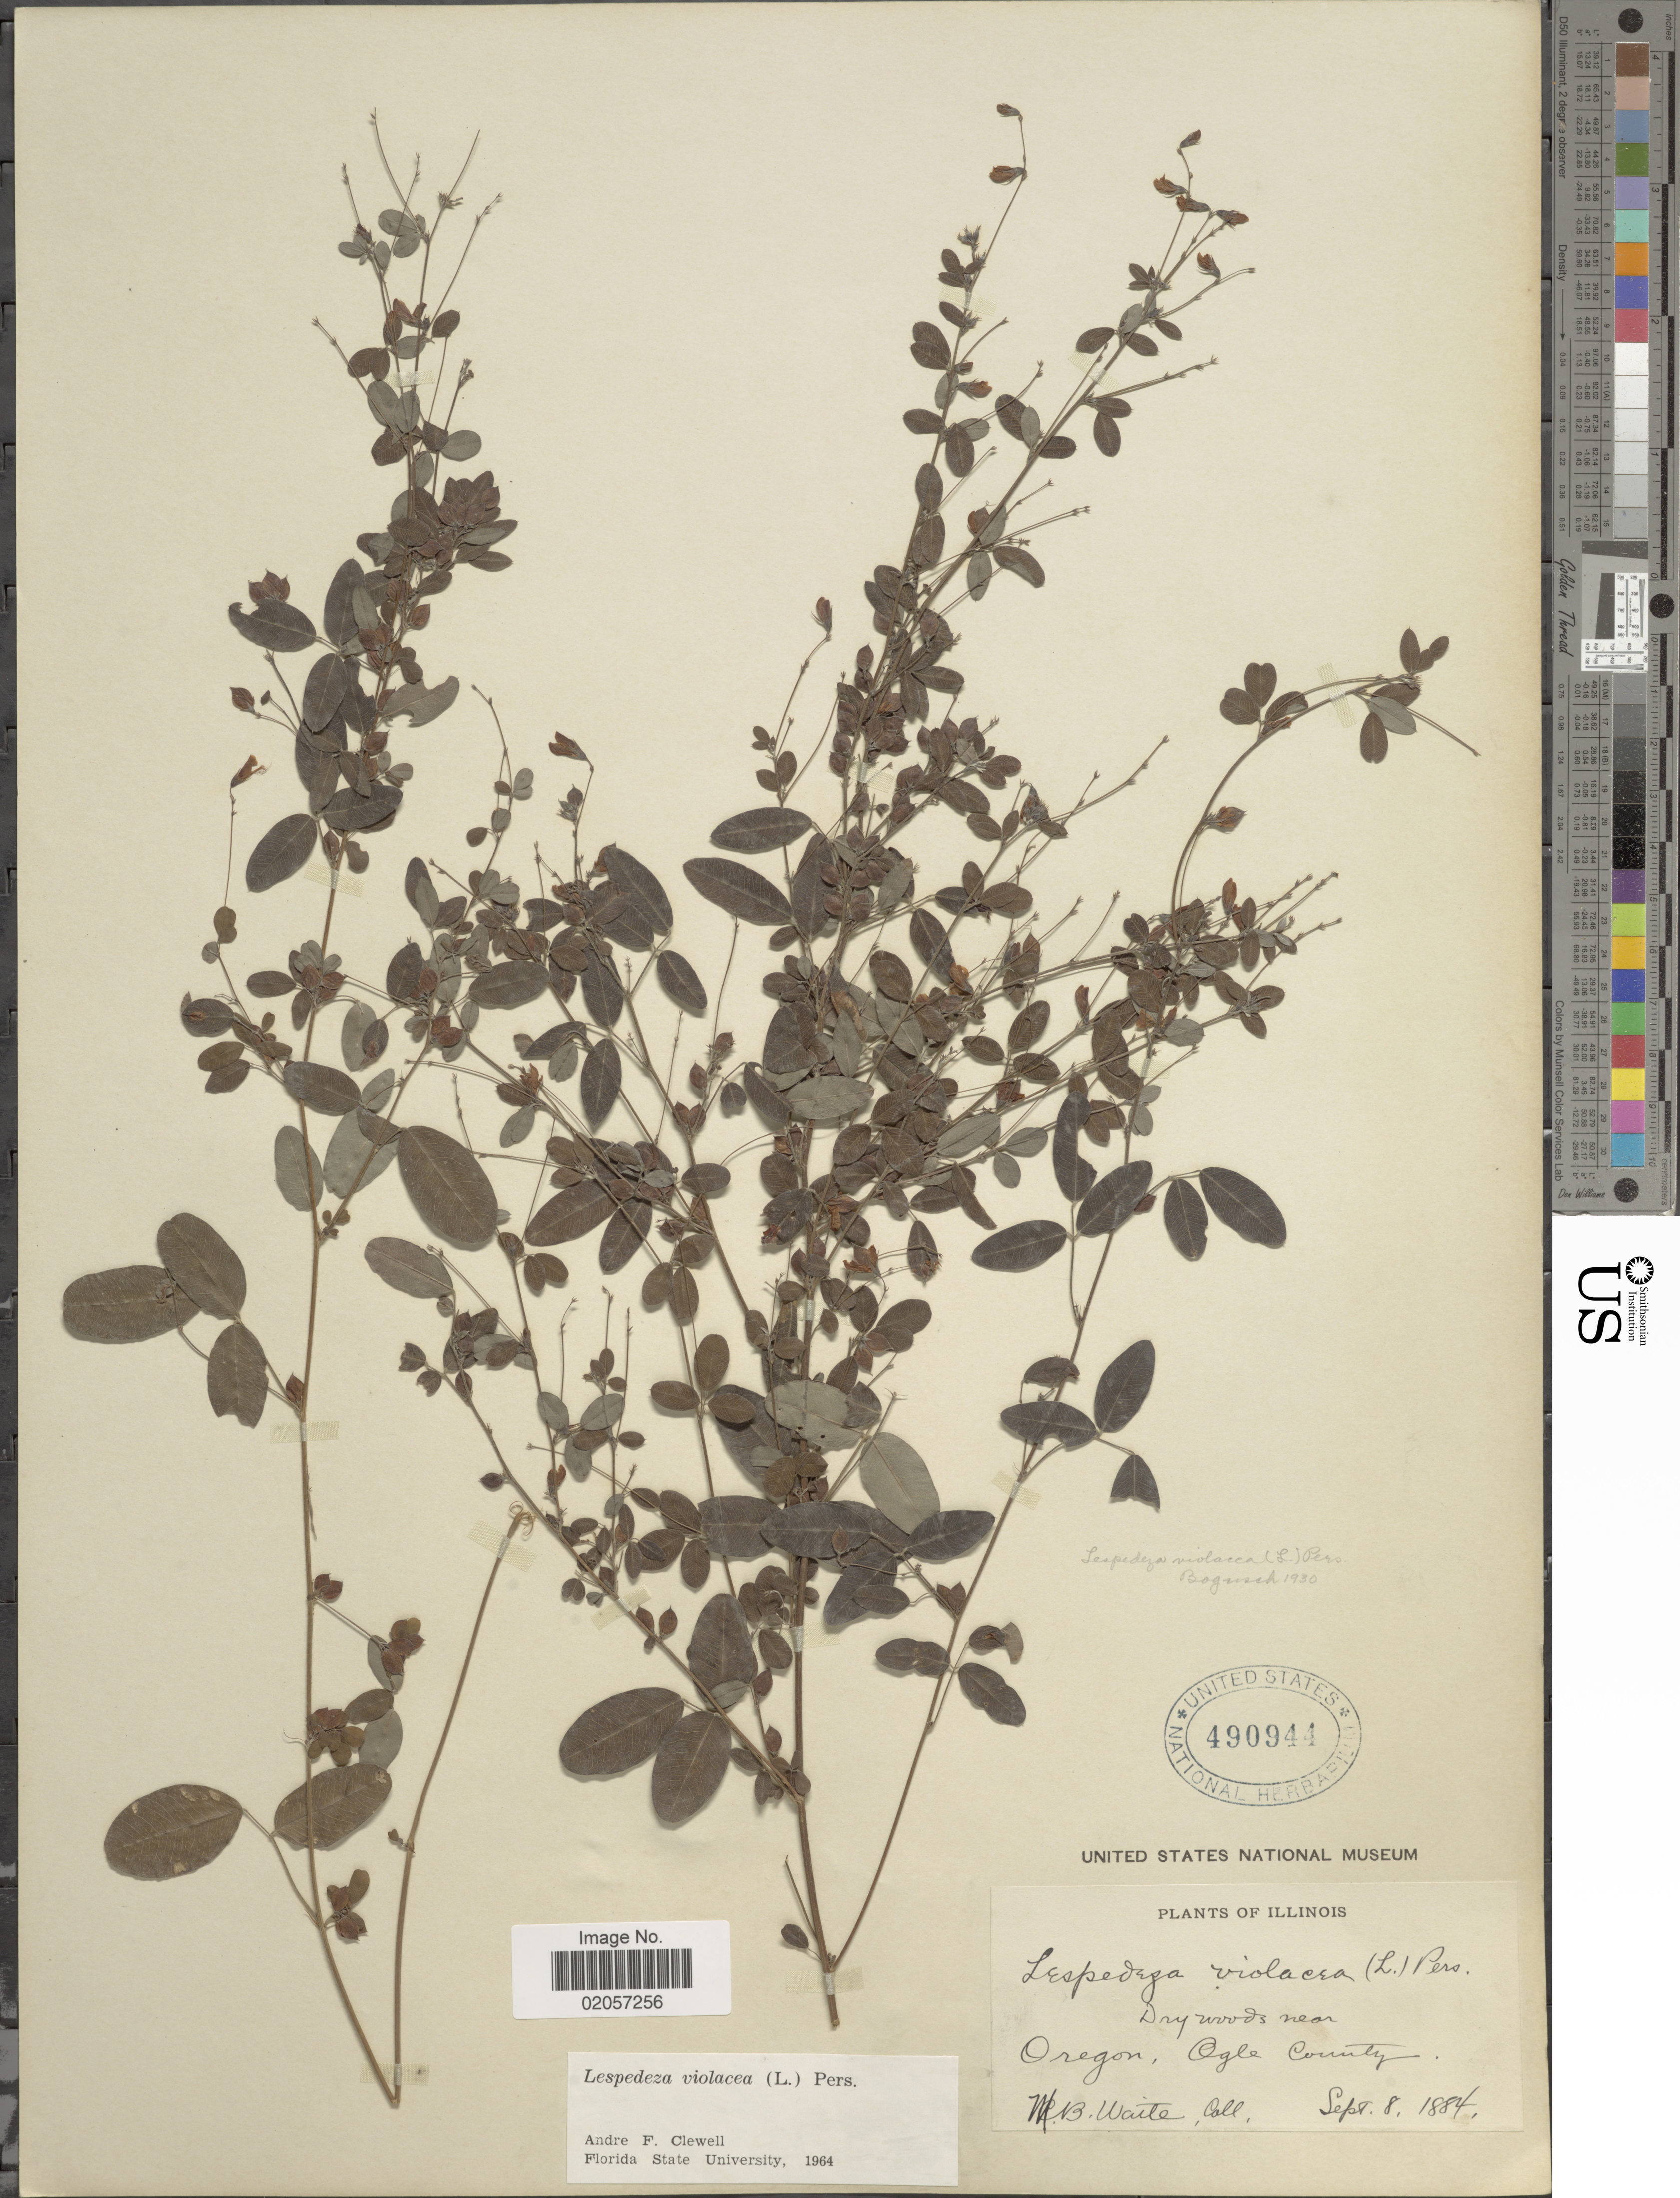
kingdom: Plantae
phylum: Tracheophyta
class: Magnoliopsida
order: Fabales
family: Fabaceae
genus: Lespedeza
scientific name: Lespedeza violacea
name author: (L.) Pers.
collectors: M. B. Waite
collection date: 1884-09-08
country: United States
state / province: Illinois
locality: Oregon, Ogle County.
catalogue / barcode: US 490944